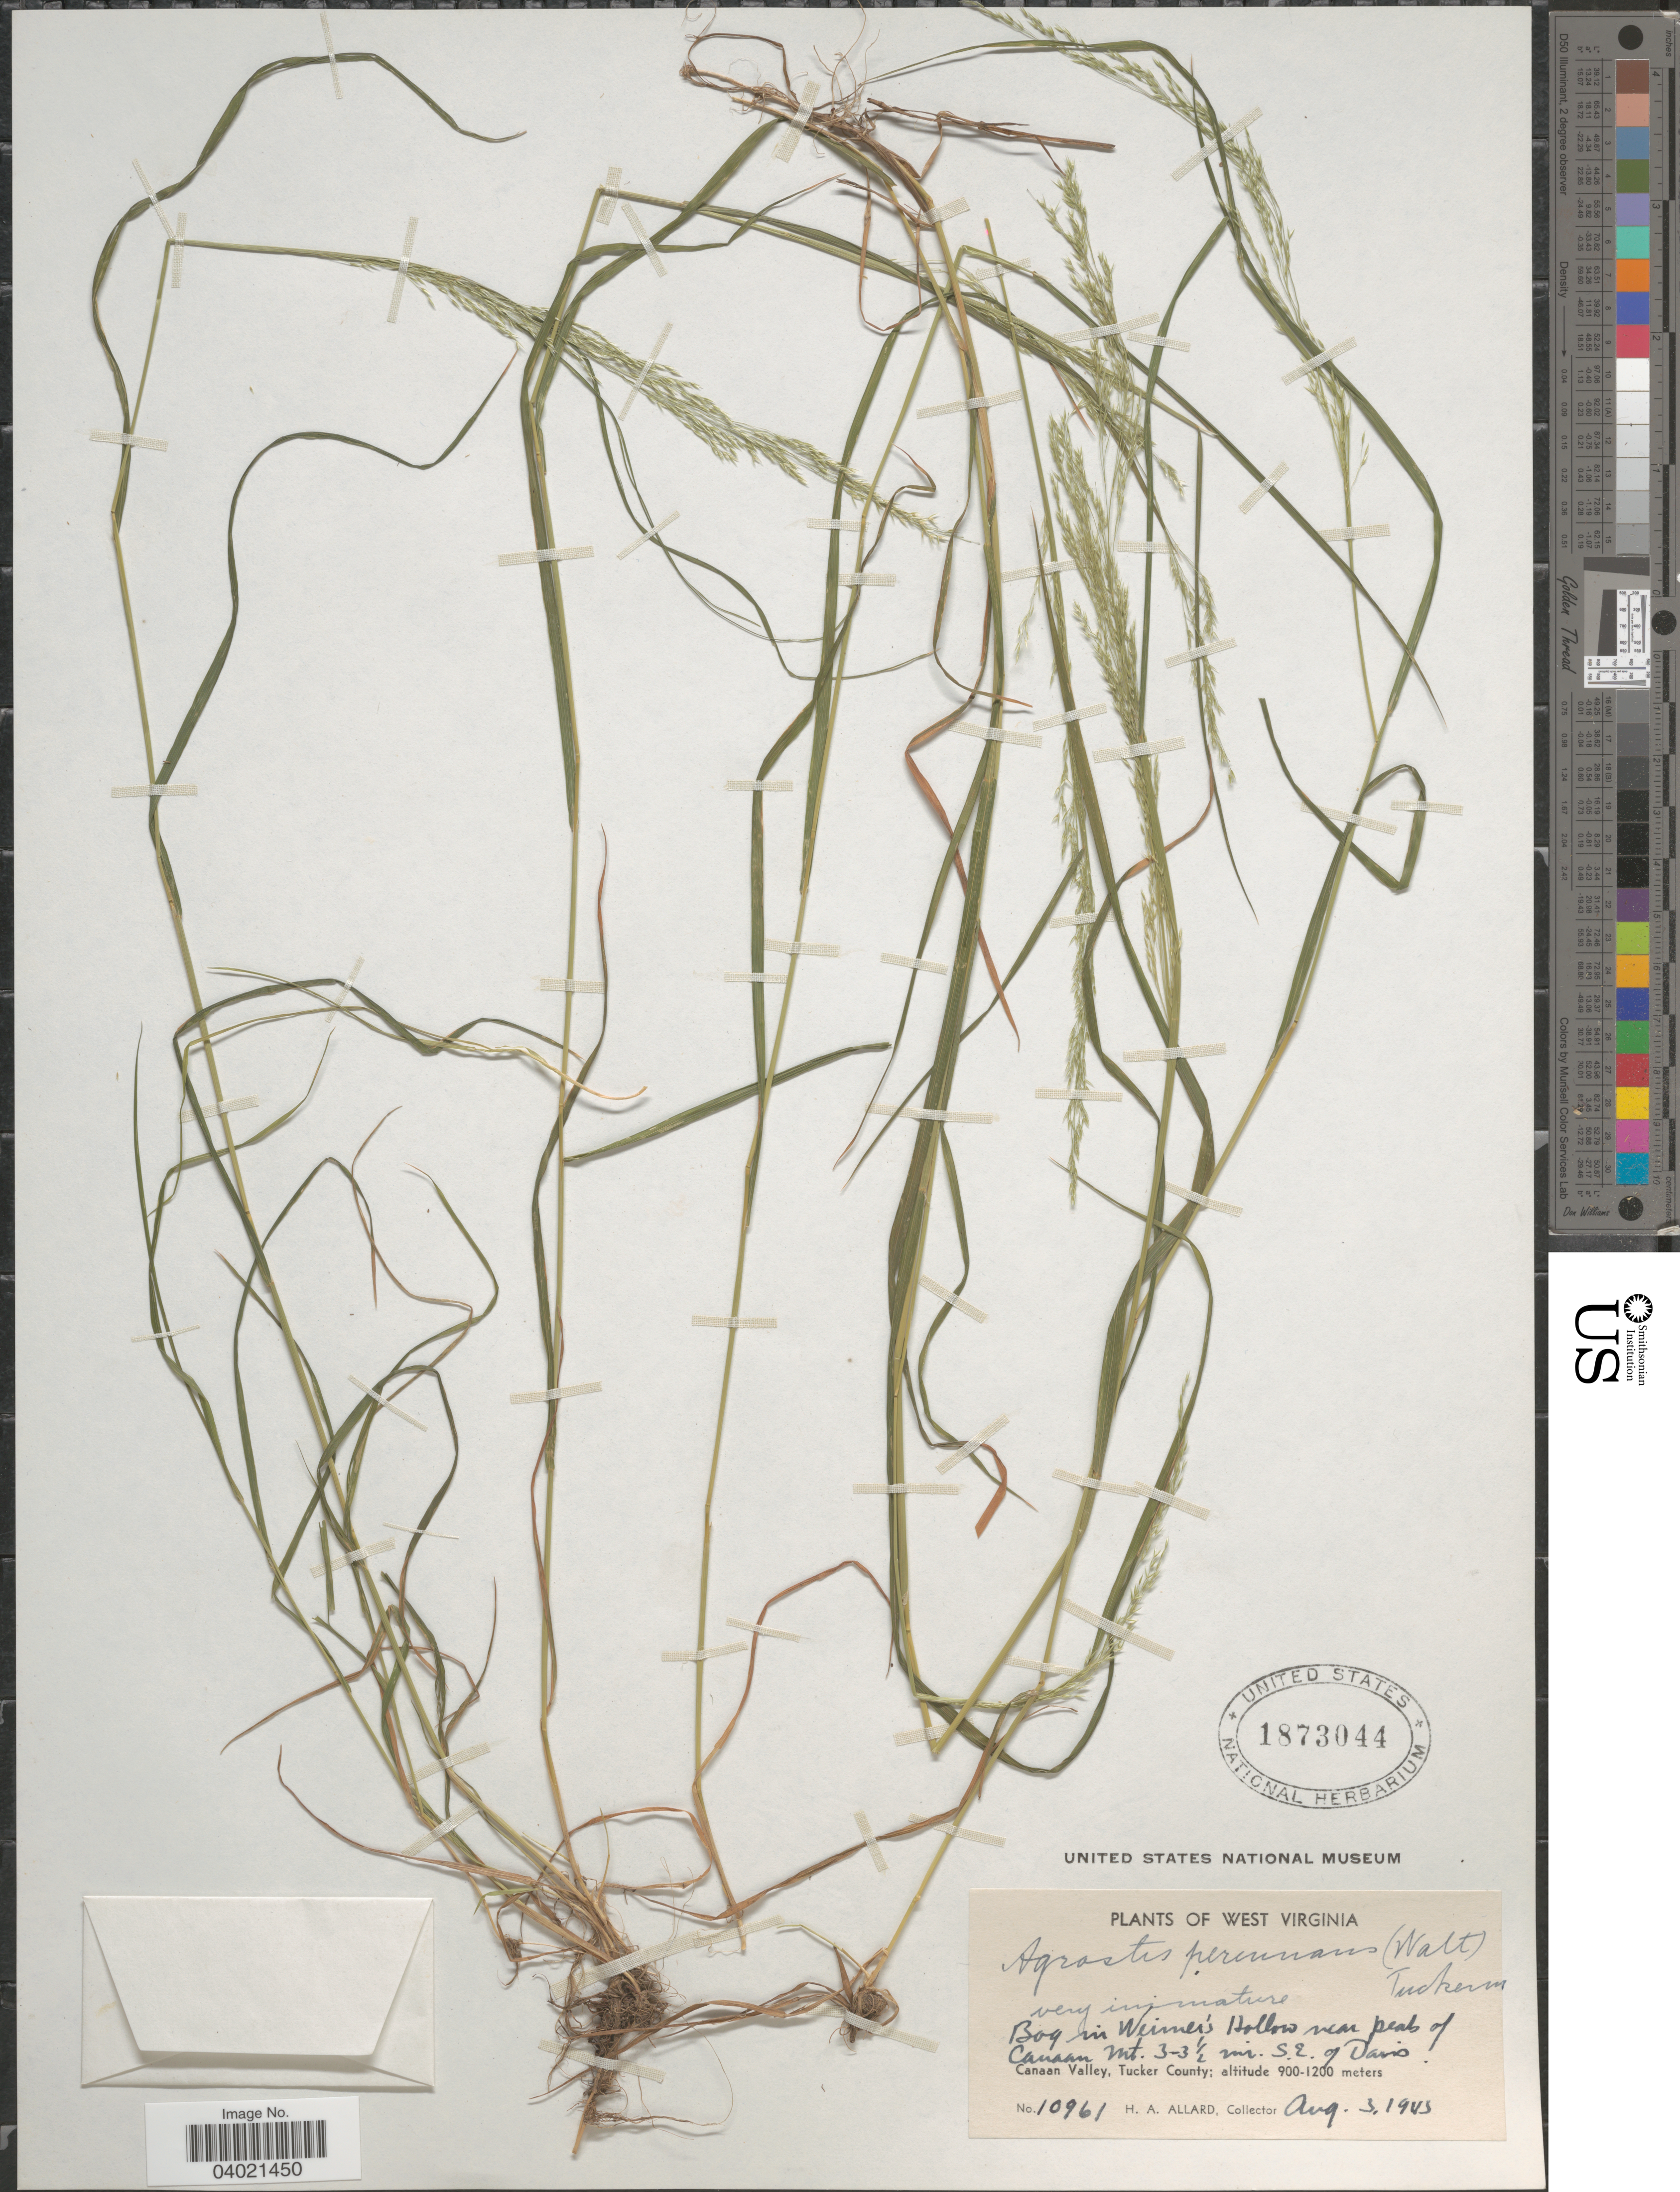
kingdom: Plantae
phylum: Tracheophyta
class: Liliopsida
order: Poales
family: Poaceae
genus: Agrostis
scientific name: Agrostis perennans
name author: (Walter) Tuck.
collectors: H. A. Allard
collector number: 10961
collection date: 1943-08-03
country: United States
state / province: West Virginia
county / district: Tucker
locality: Bog in Weimer's Hollow near Peak of Canaan Mt. 3-3½ mi. S.E. of Davis. Canaan Valley, Tucker County.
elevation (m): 900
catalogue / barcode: US 1873044